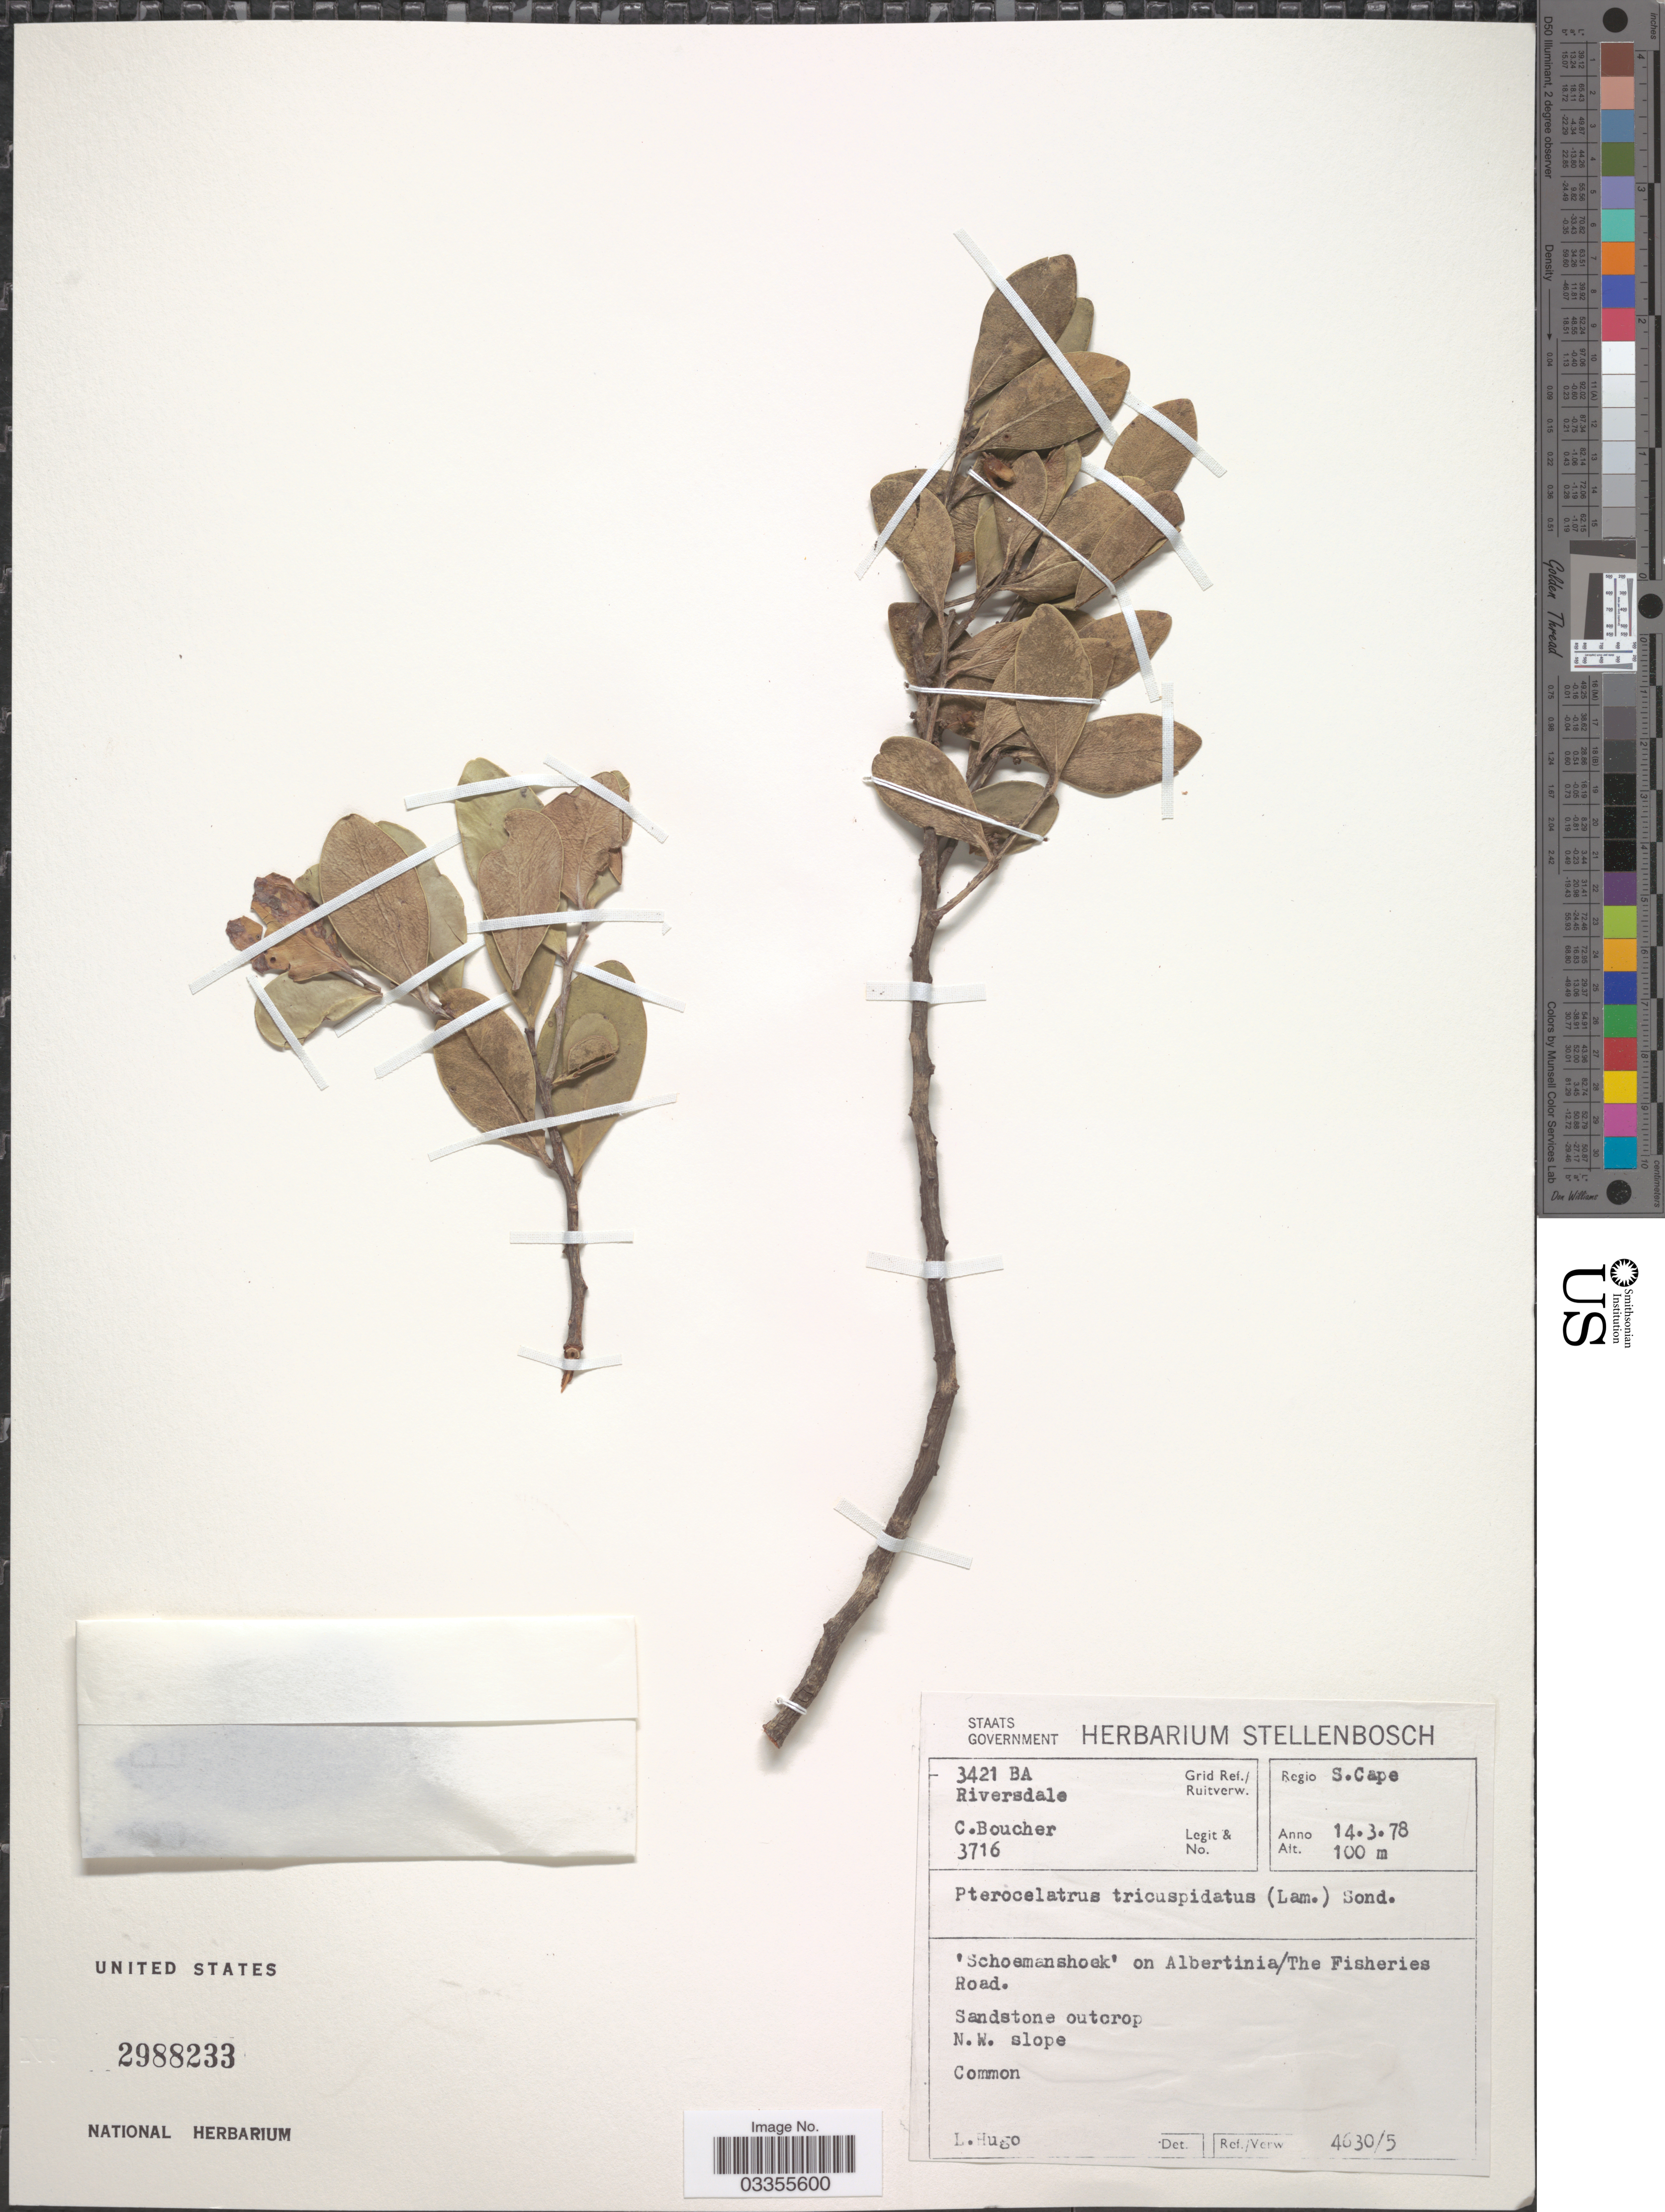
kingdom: Plantae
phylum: Tracheophyta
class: Magnoliopsida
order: Celastrales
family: Celastraceae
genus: Pterocelastrus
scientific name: Pterocelastrus tricuspidatus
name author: Walp.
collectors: C. Boucher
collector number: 3716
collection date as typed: Transcribed d/m/y: 14/3/78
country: South Africa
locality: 3421 BA Riversdale. Grid Ref./Ruitverw. Regio S. Cape. 'Schoemanshoek' on Albertinia/The Fisheries Road. Sandstone outcrop. N.W. slope.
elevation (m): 100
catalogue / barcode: US 2988233